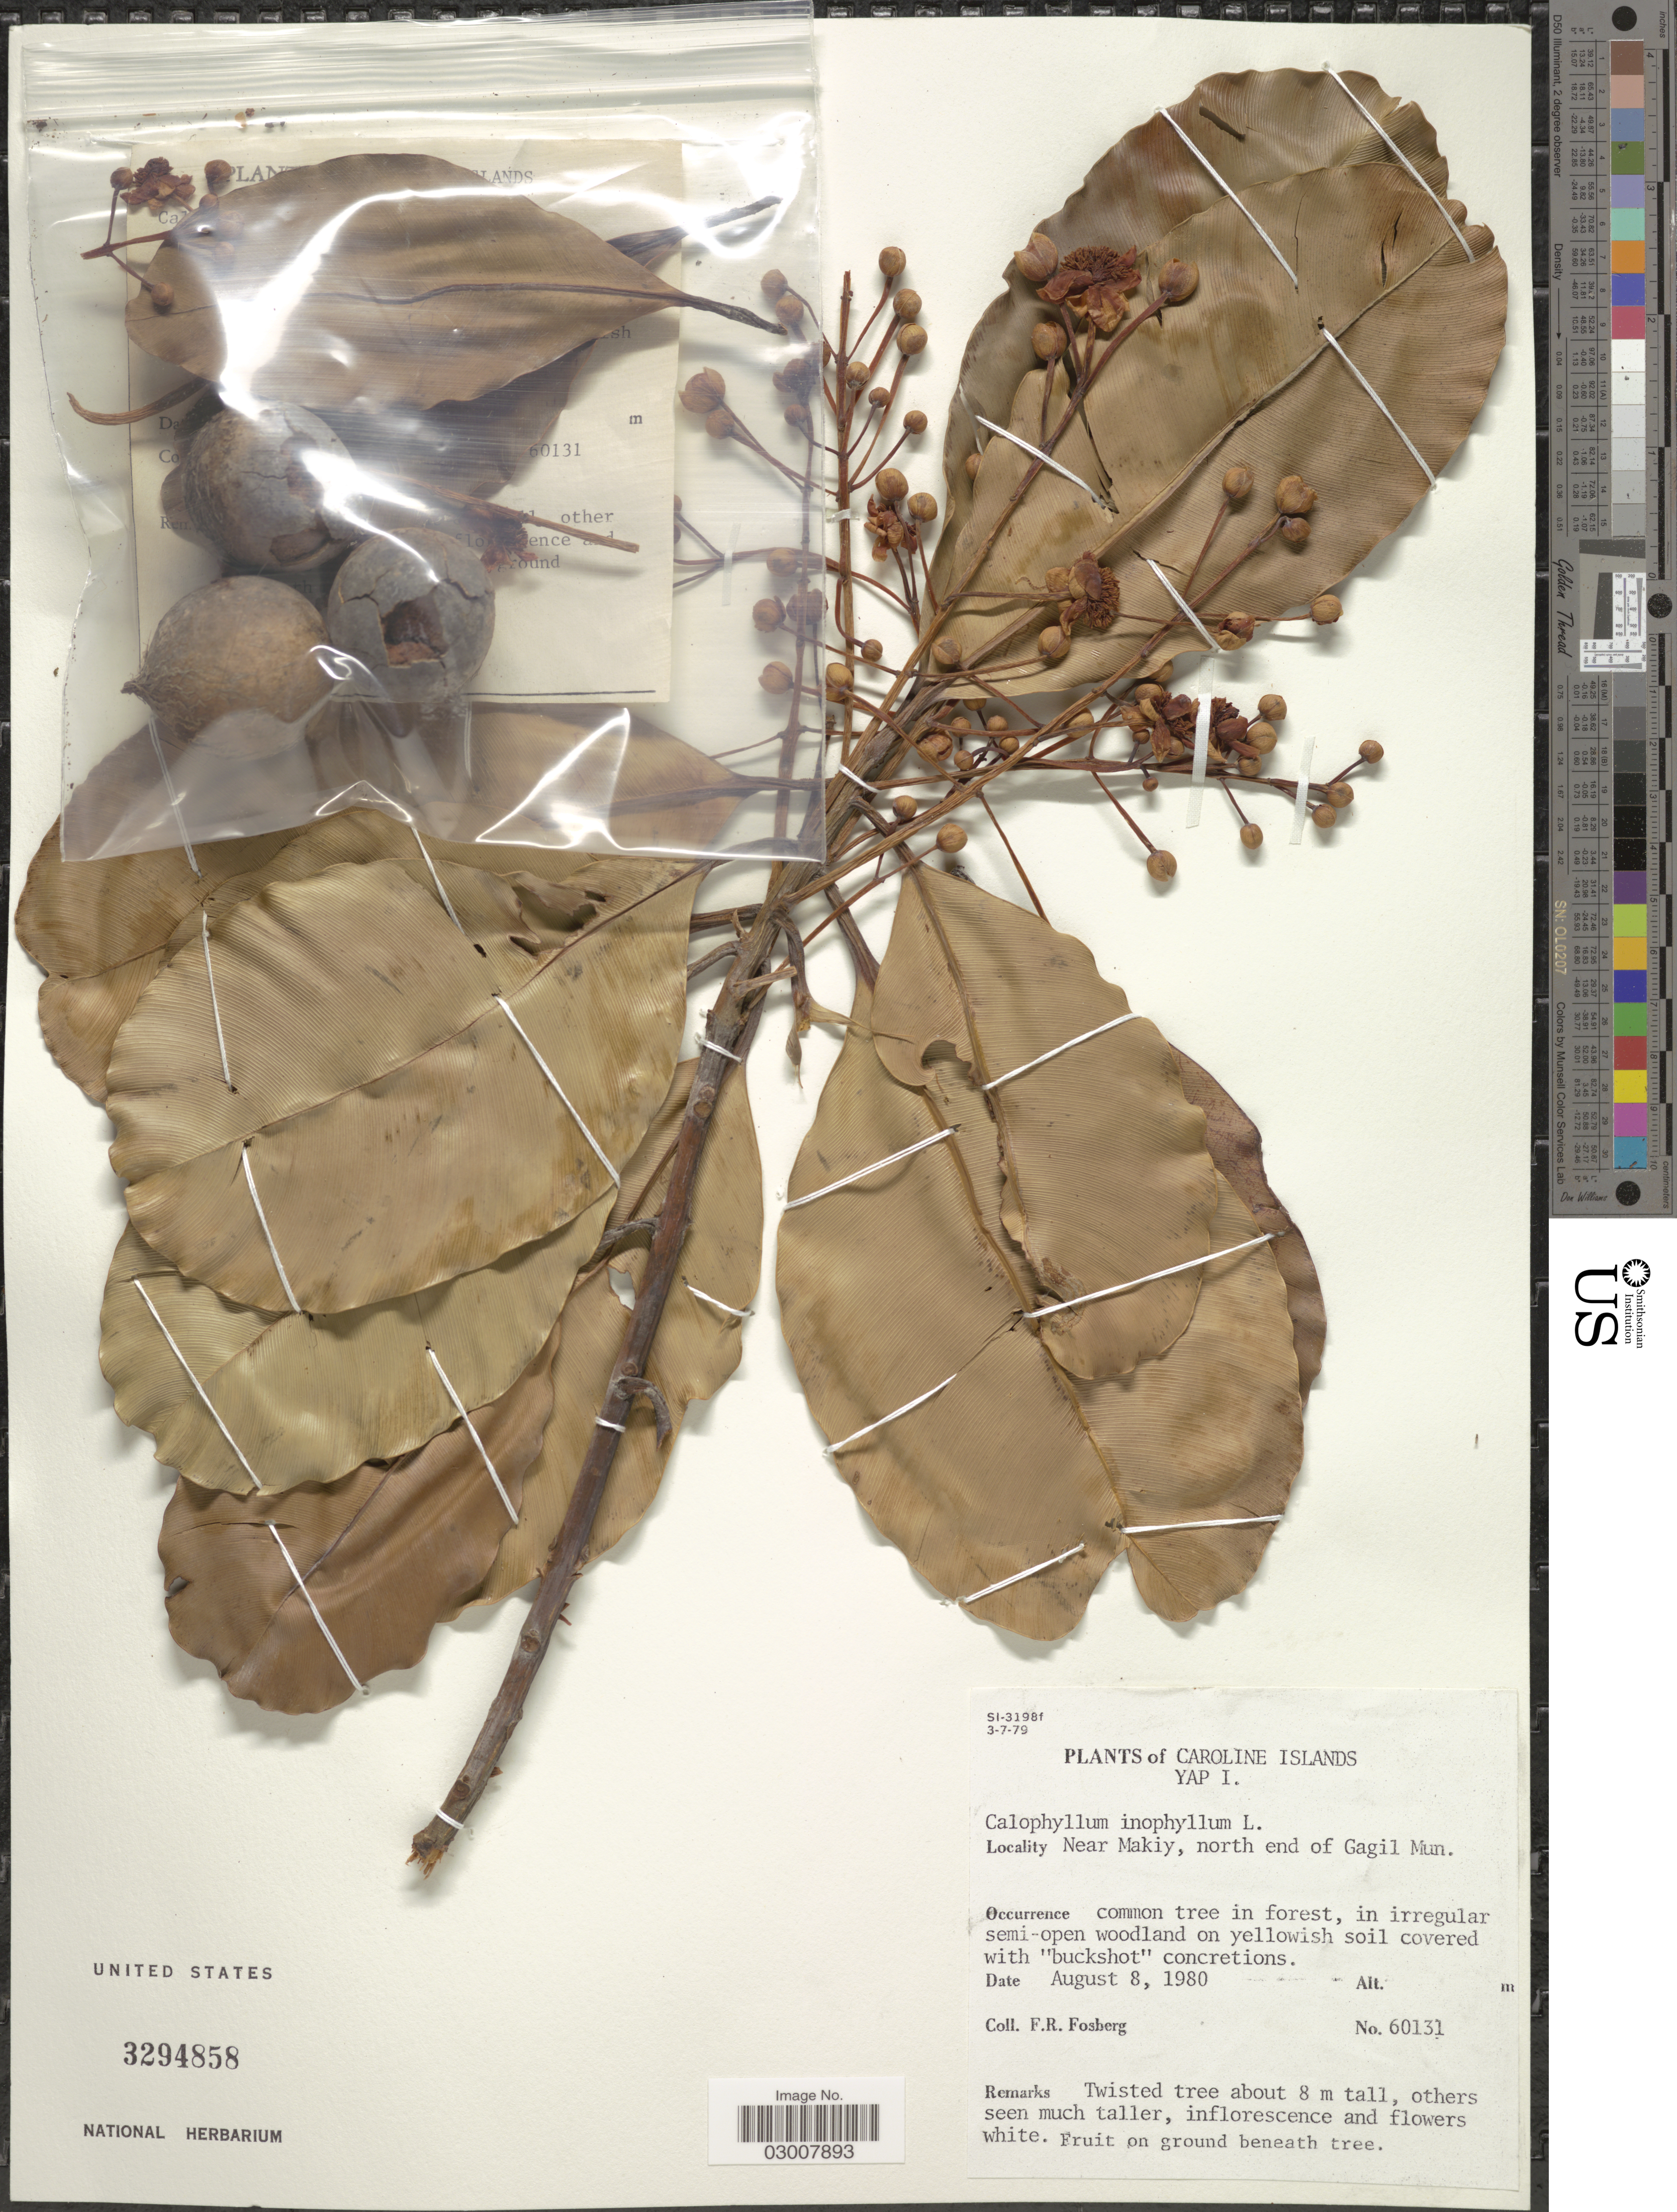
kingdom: Plantae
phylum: Tracheophyta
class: Magnoliopsida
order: Malpighiales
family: Calophyllaceae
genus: Calophyllum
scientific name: Calophyllum inophyllum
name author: L.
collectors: F. R. Fosberg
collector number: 60131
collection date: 1980-08-08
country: Micronesia, Federated States of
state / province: Yap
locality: Caroline Islands. Yap I. Near Makiy, north end of Gagil Mun.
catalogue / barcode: US 3294858